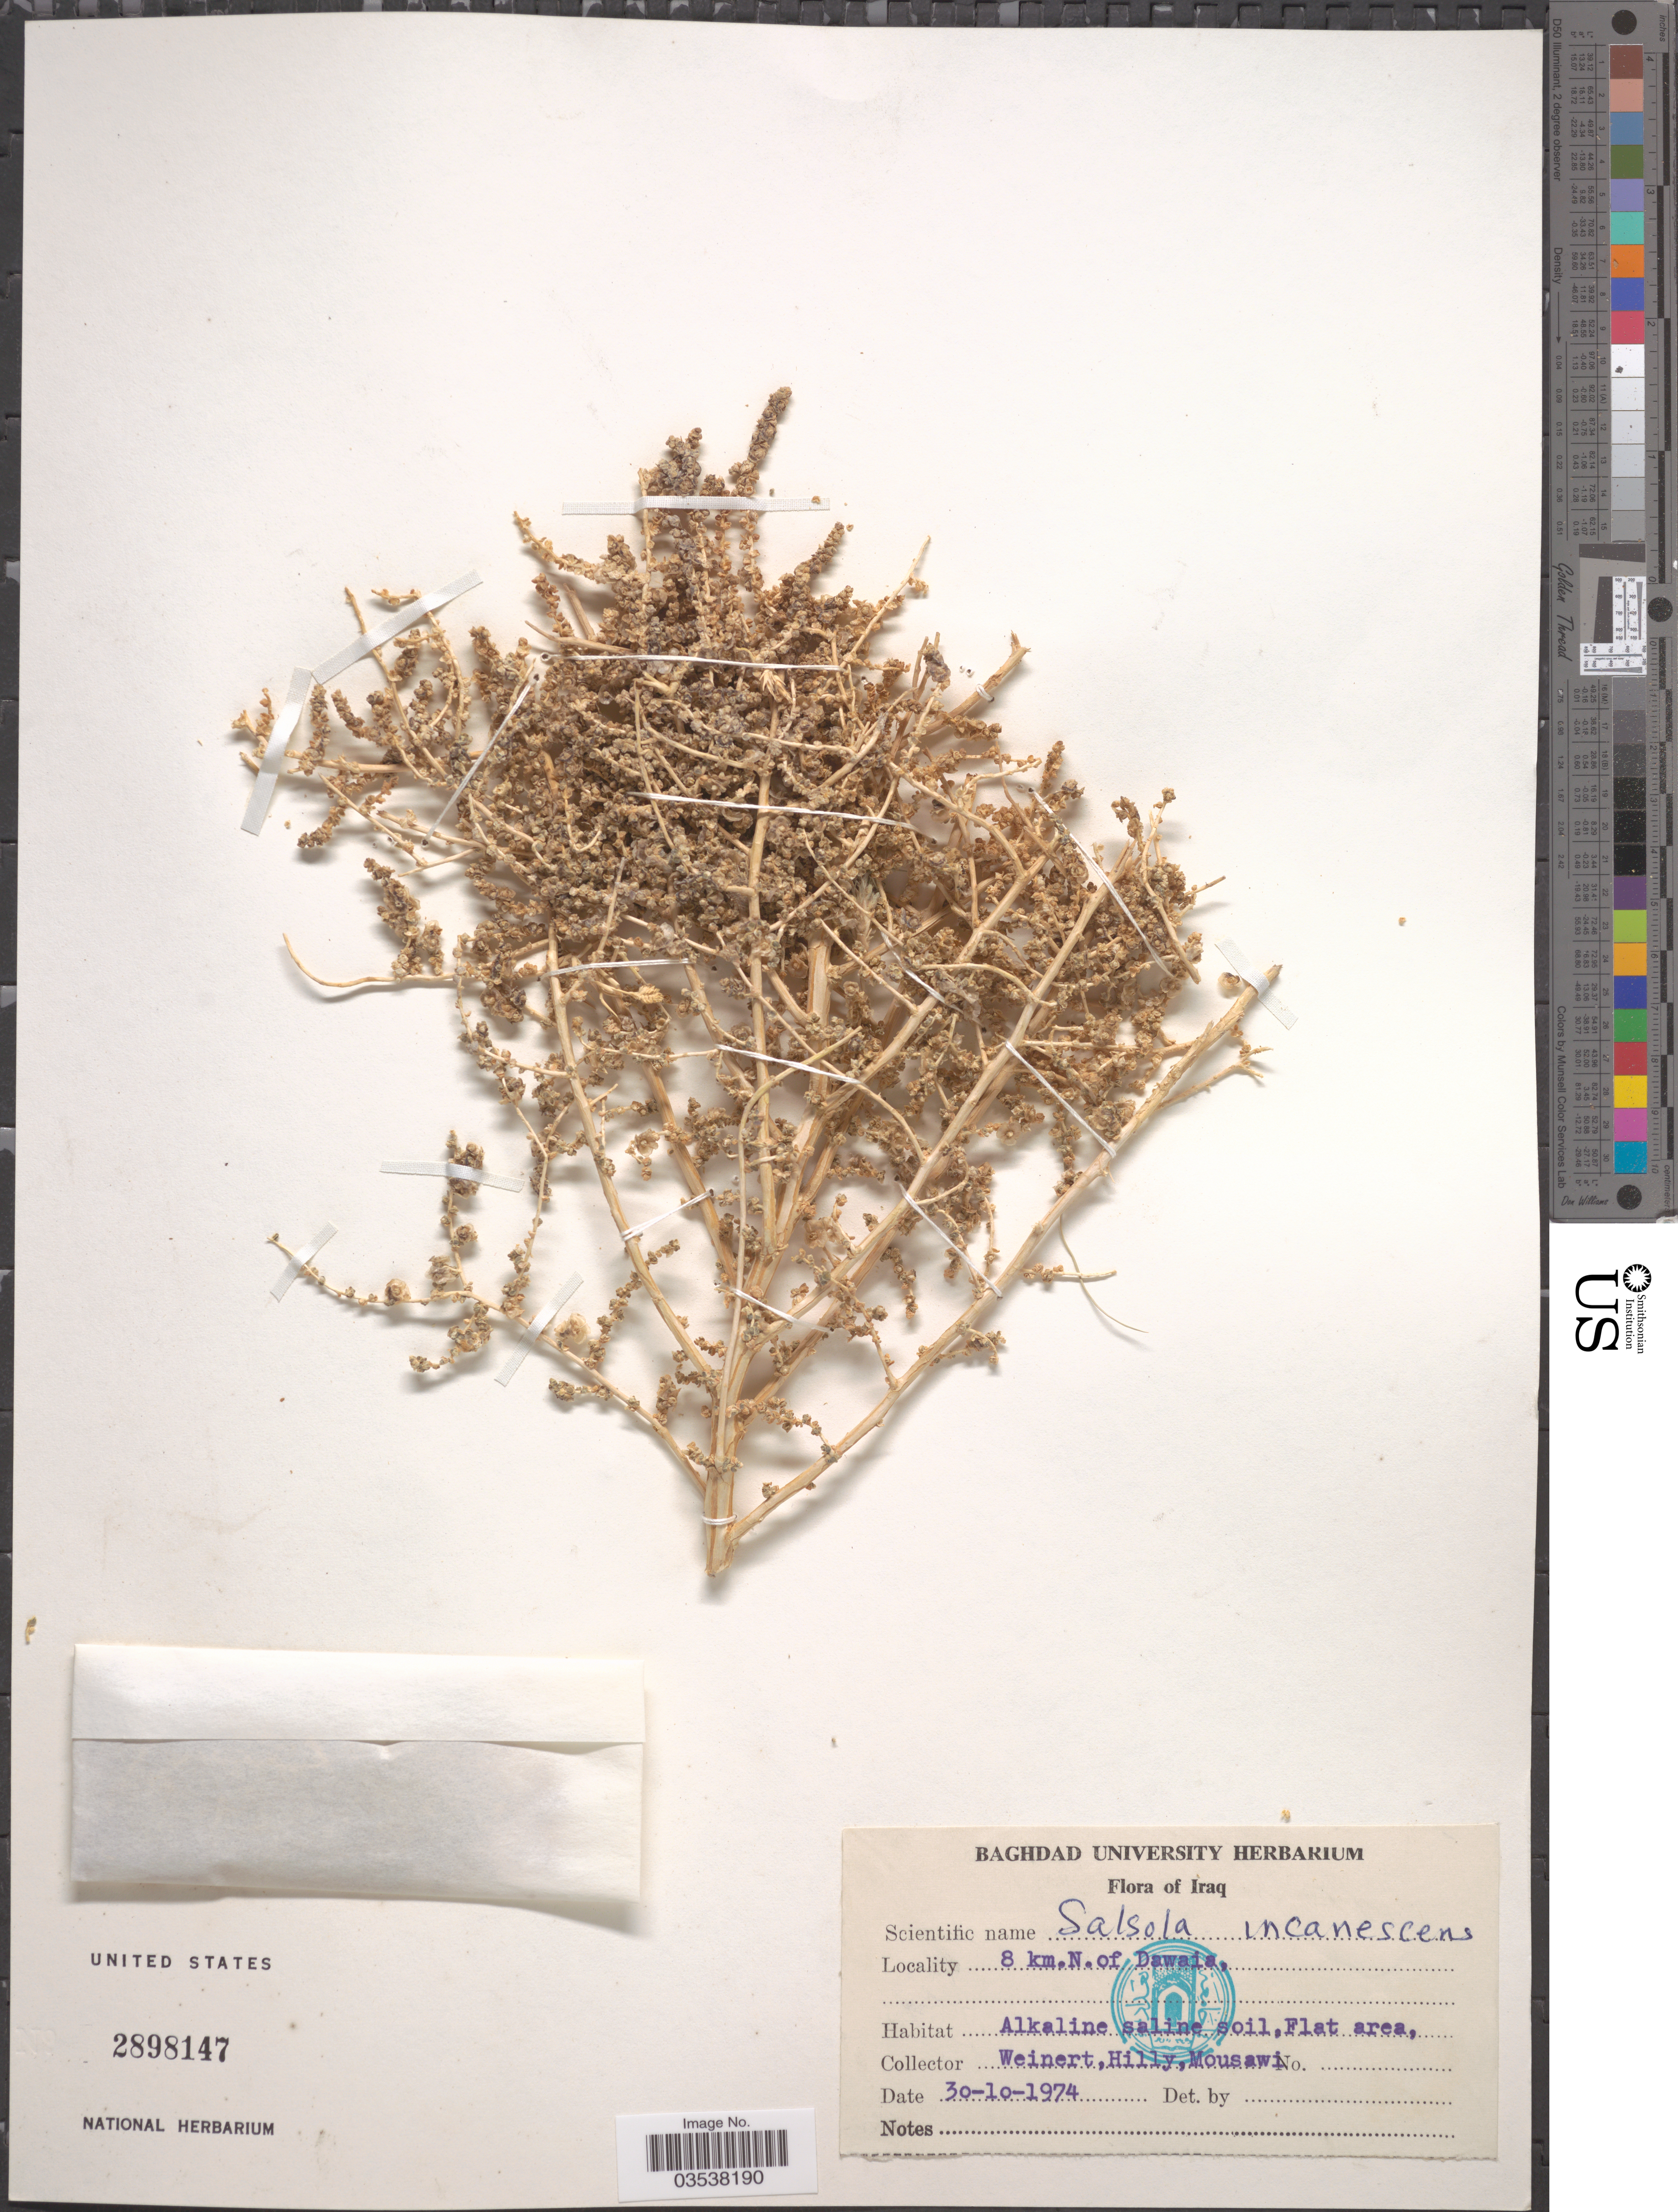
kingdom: Plantae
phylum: Tracheophyta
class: Magnoliopsida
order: Caryophyllales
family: Amaranthaceae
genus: Caroxylon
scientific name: Caroxylon incanescens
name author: (C.A. Mey.) Akhani & Roalson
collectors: Weinert, --, Hilly & Mousawi, --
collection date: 1974-10-30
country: Iraq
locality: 8 km. N. of Dawaia.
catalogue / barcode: US 2898147